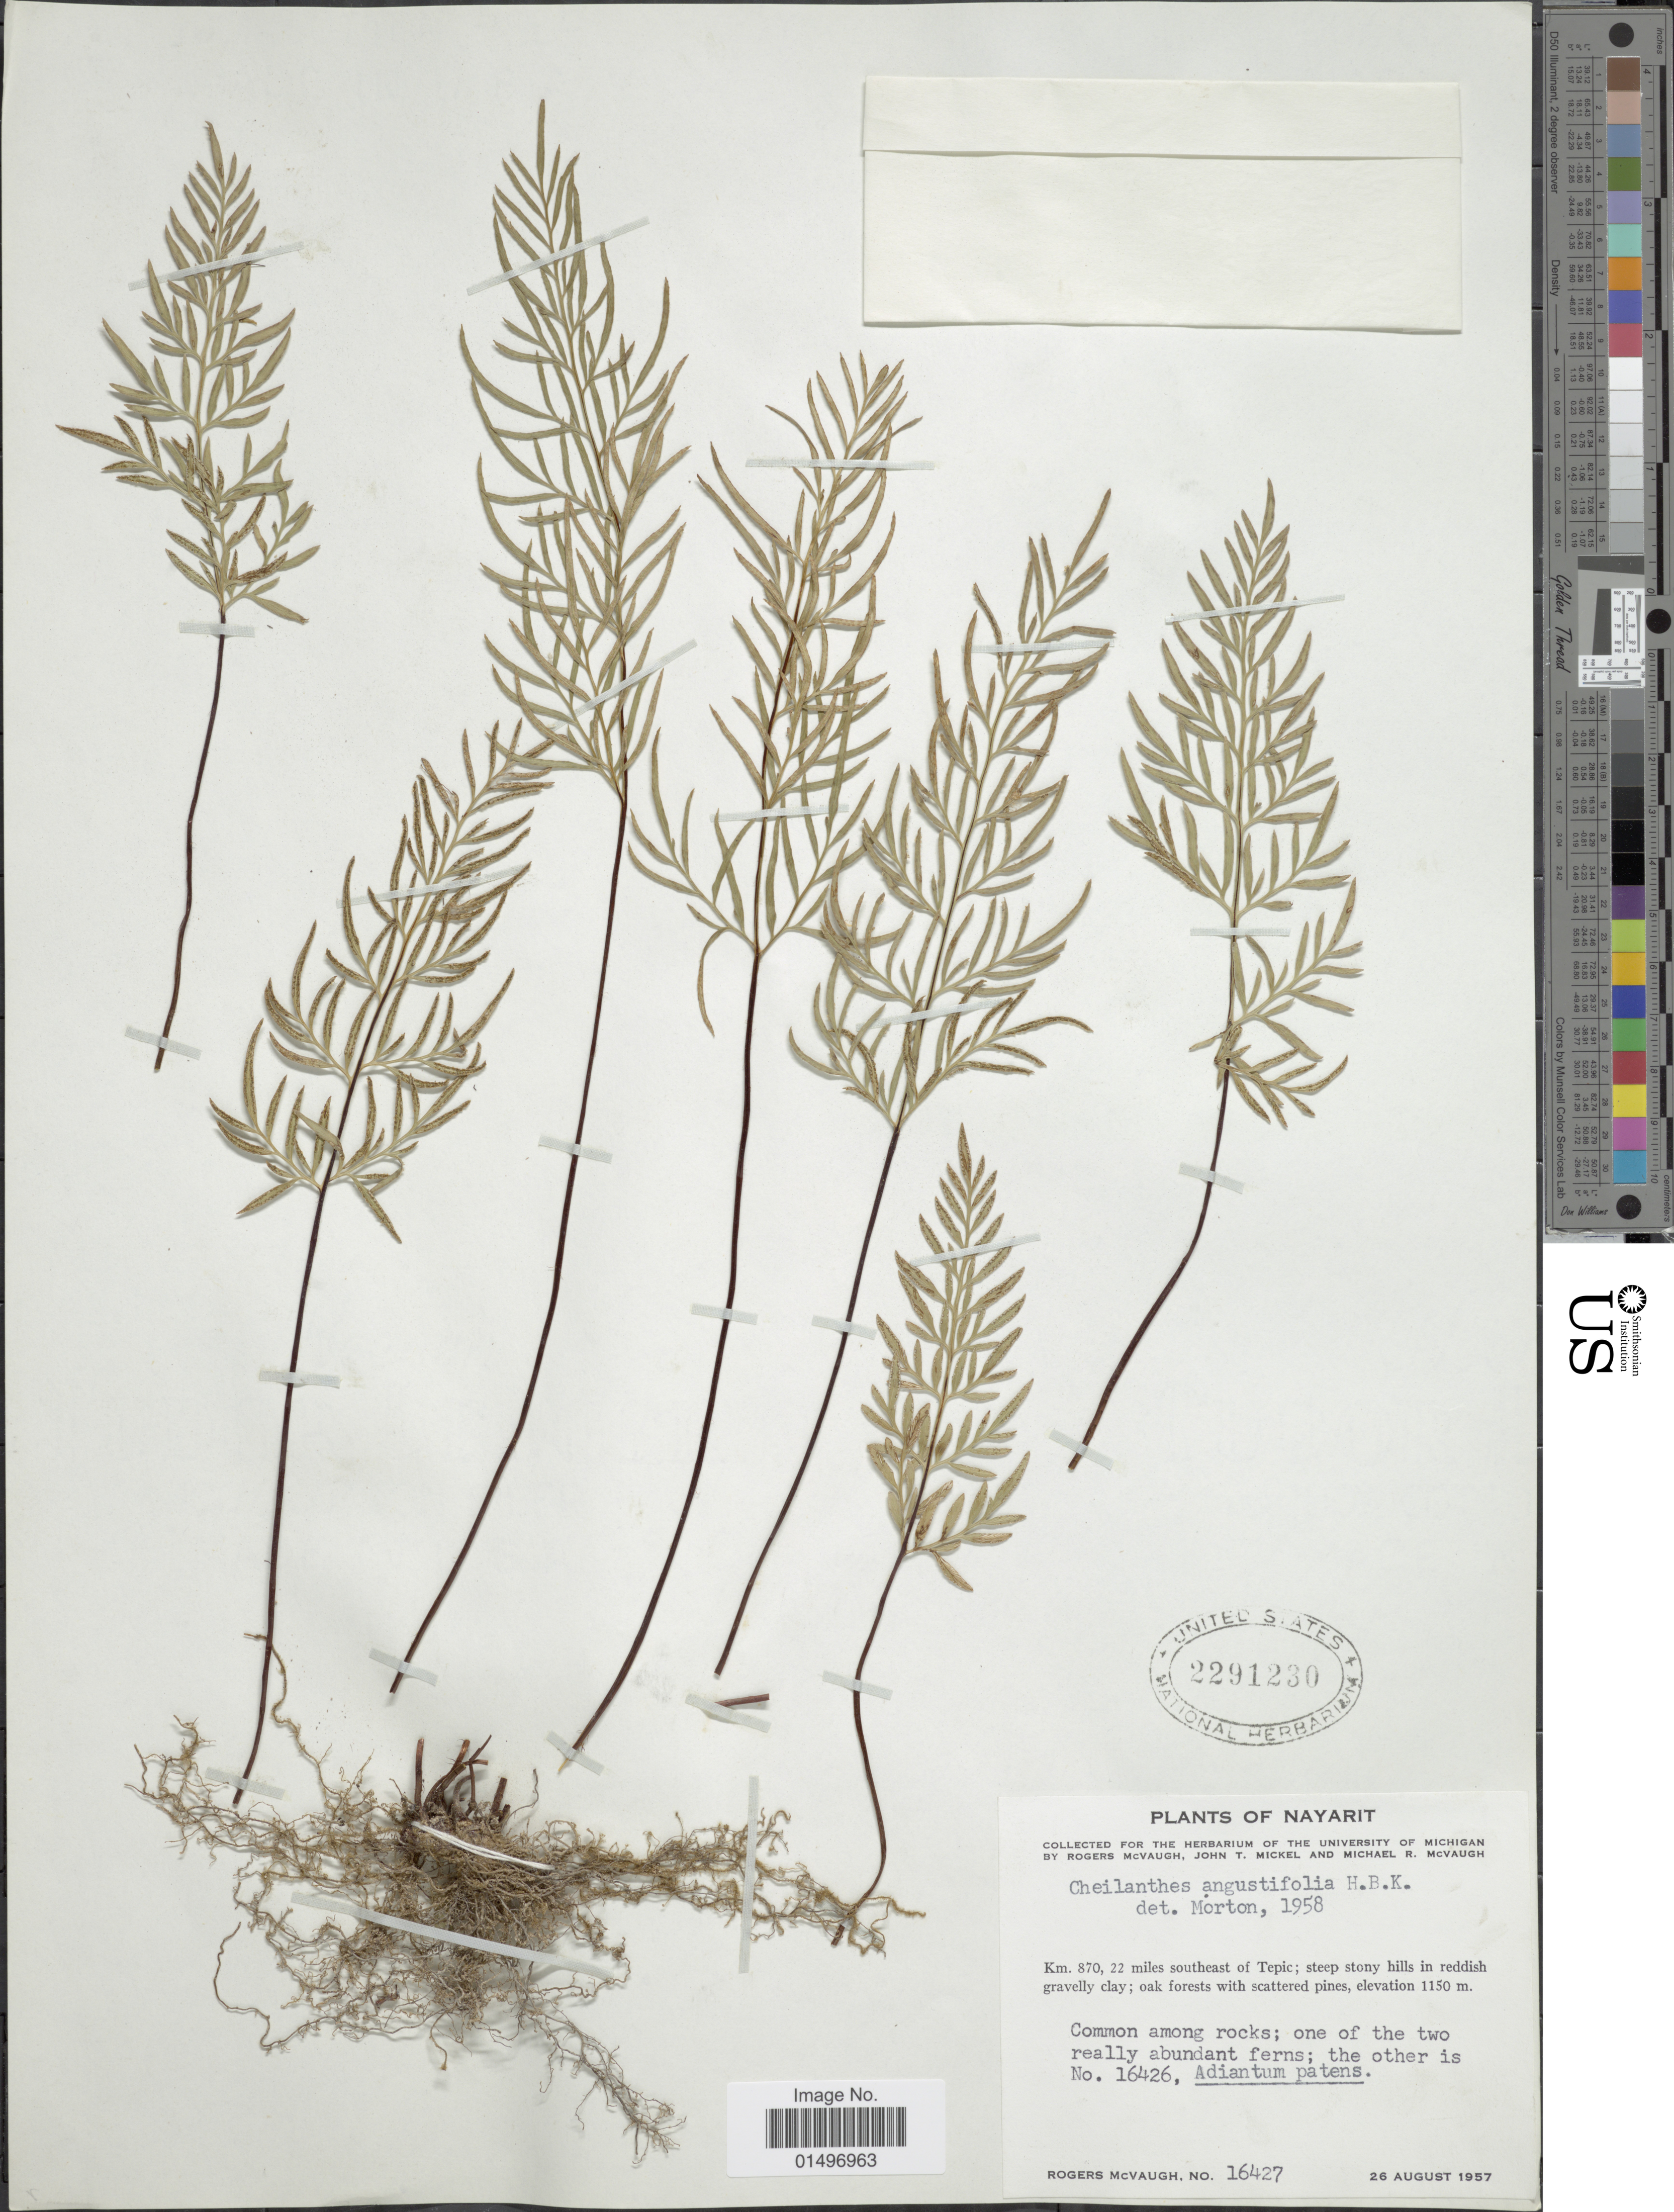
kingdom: Plantae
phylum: Tracheophyta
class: Polypodiopsida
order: Polypodiales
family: Pteridaceae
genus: Gaga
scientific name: Gaga angustifolia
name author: (Kunth) Fay W. Li & Windham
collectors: R. McVaugh, J. T. Mickel & M. R. McVaugh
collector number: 16427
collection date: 1957-08-26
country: Mexico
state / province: Nayarit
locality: Mexico, Nayarit, Km 870, 22 miles southeast of Tepic.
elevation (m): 1150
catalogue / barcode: US 2291230